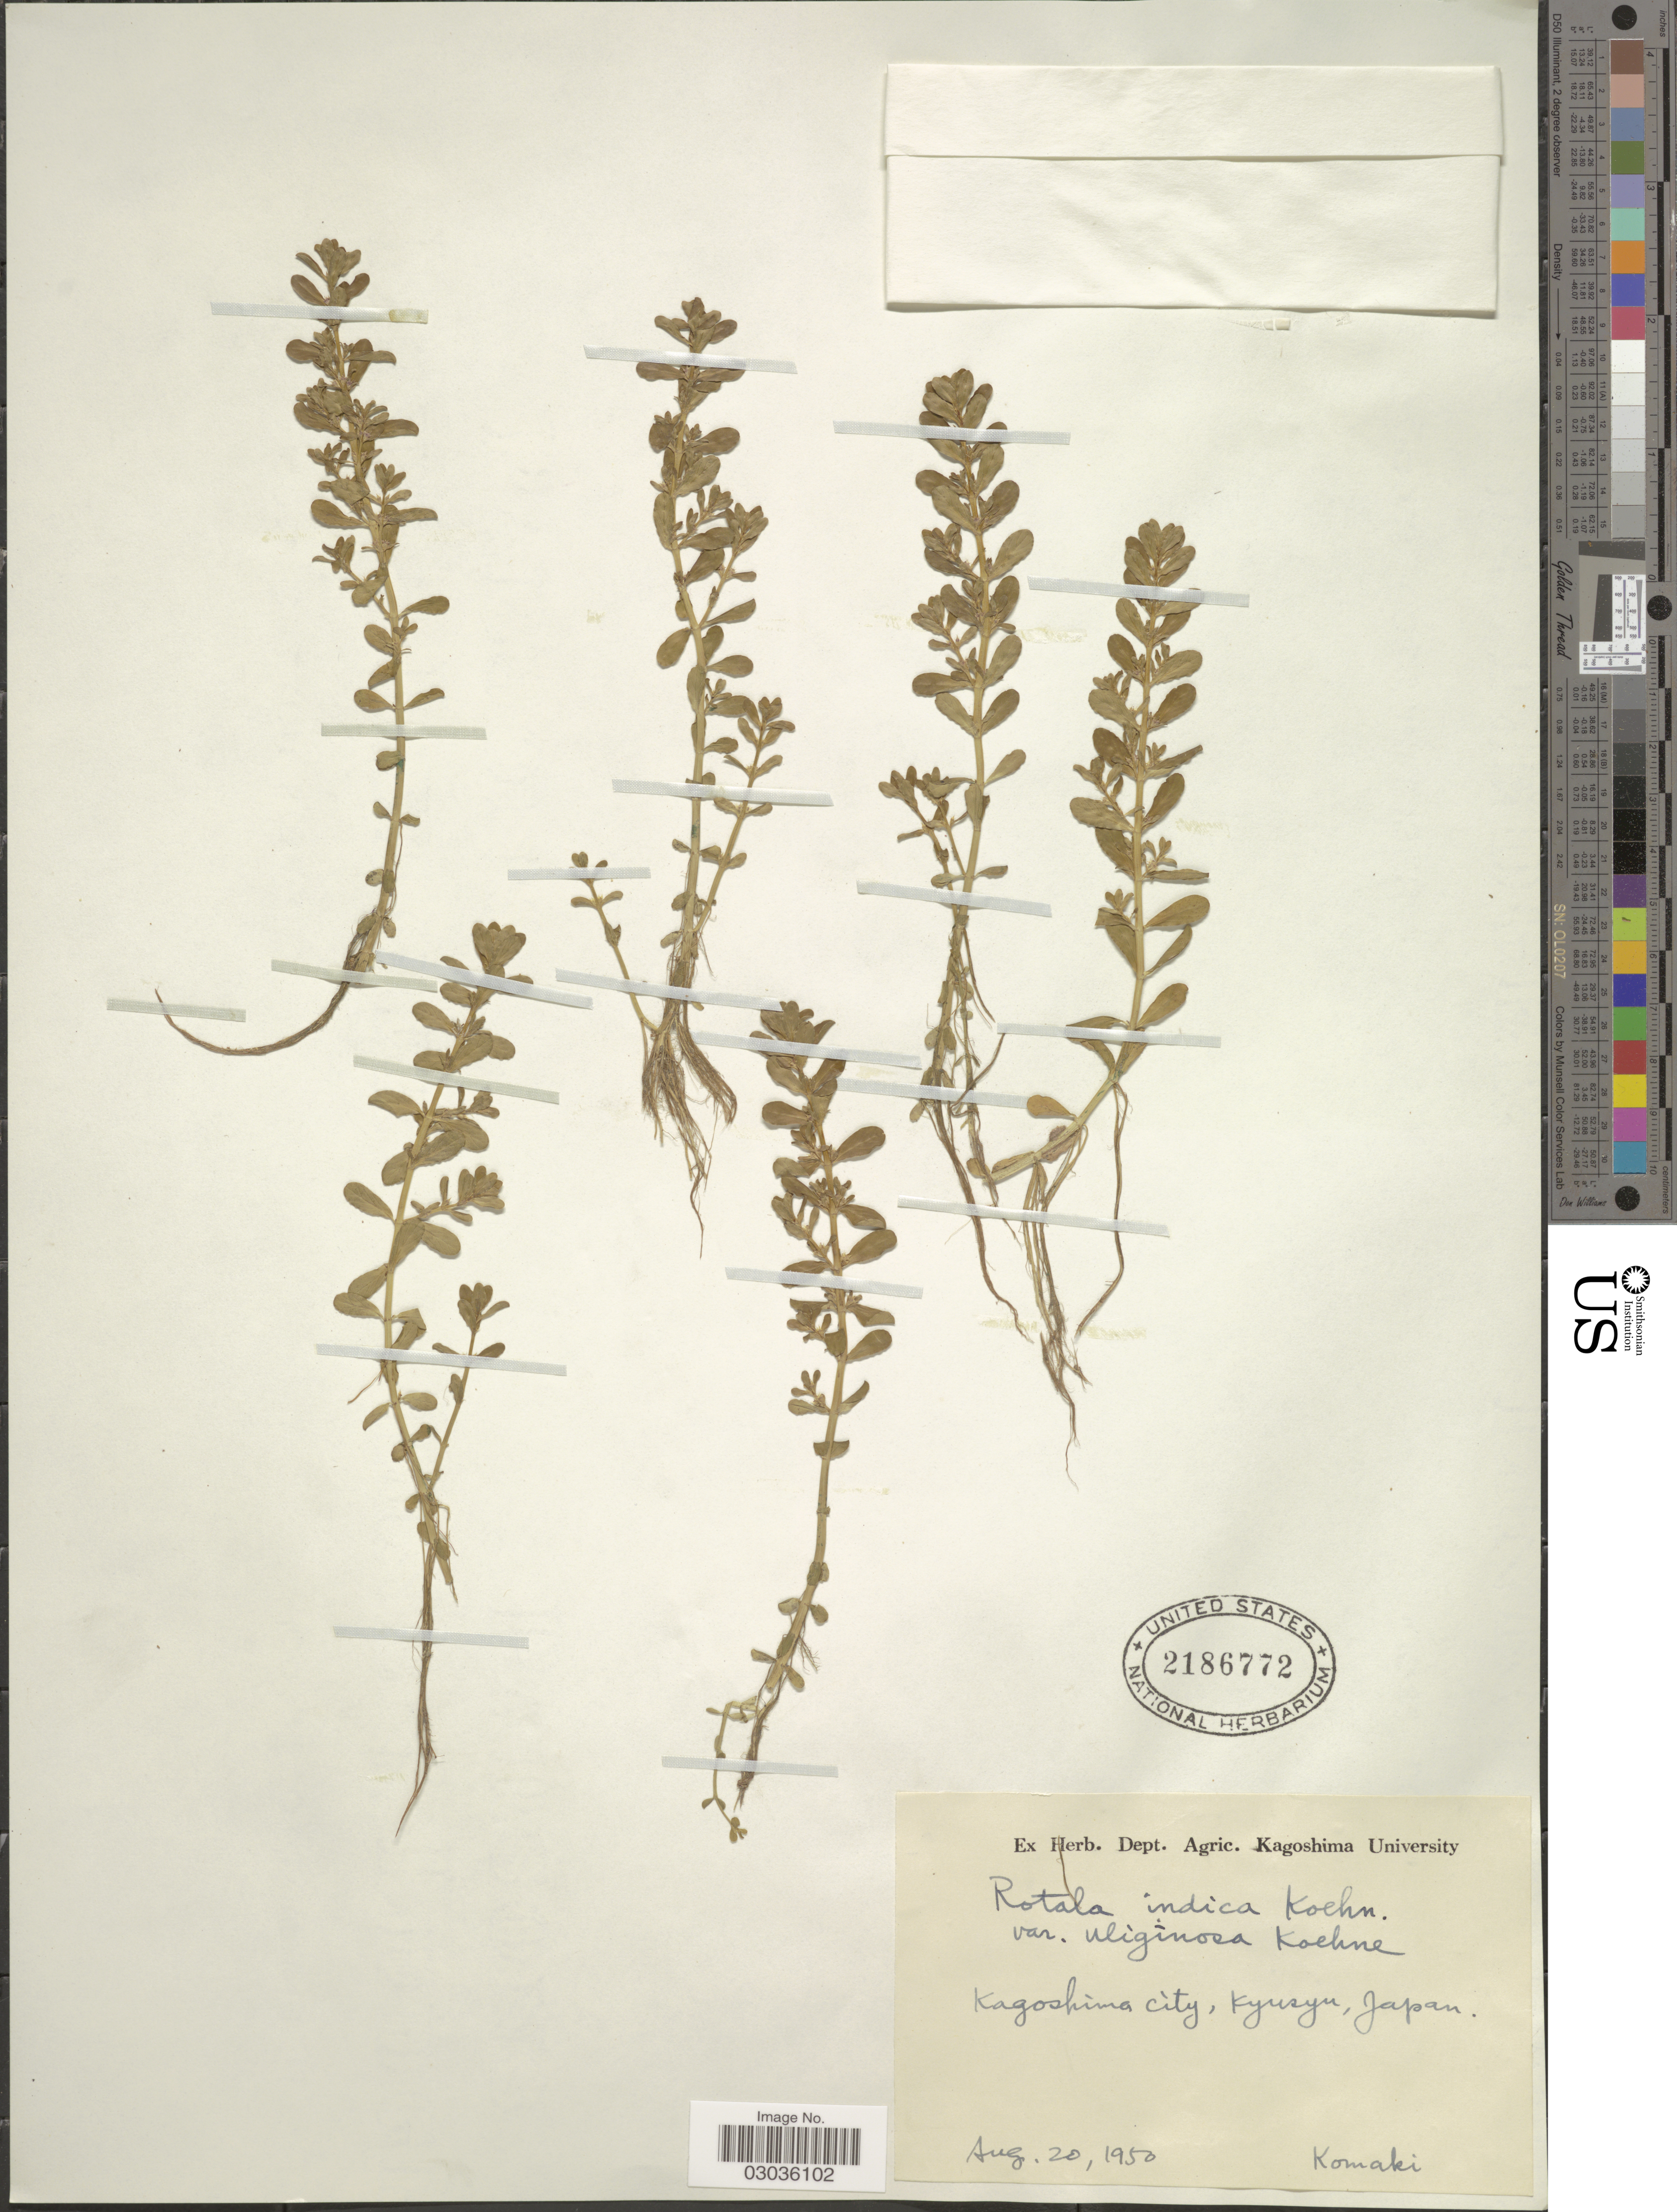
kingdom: Plantae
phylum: Tracheophyta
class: Magnoliopsida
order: Myrtales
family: Lythraceae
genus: Rotala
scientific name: Rotala indica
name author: (L.) Koehne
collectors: -. Komaki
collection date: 1950-08-20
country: Japan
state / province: Kagosima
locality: Kagoshima City, Kyusyu.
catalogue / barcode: US 2186772